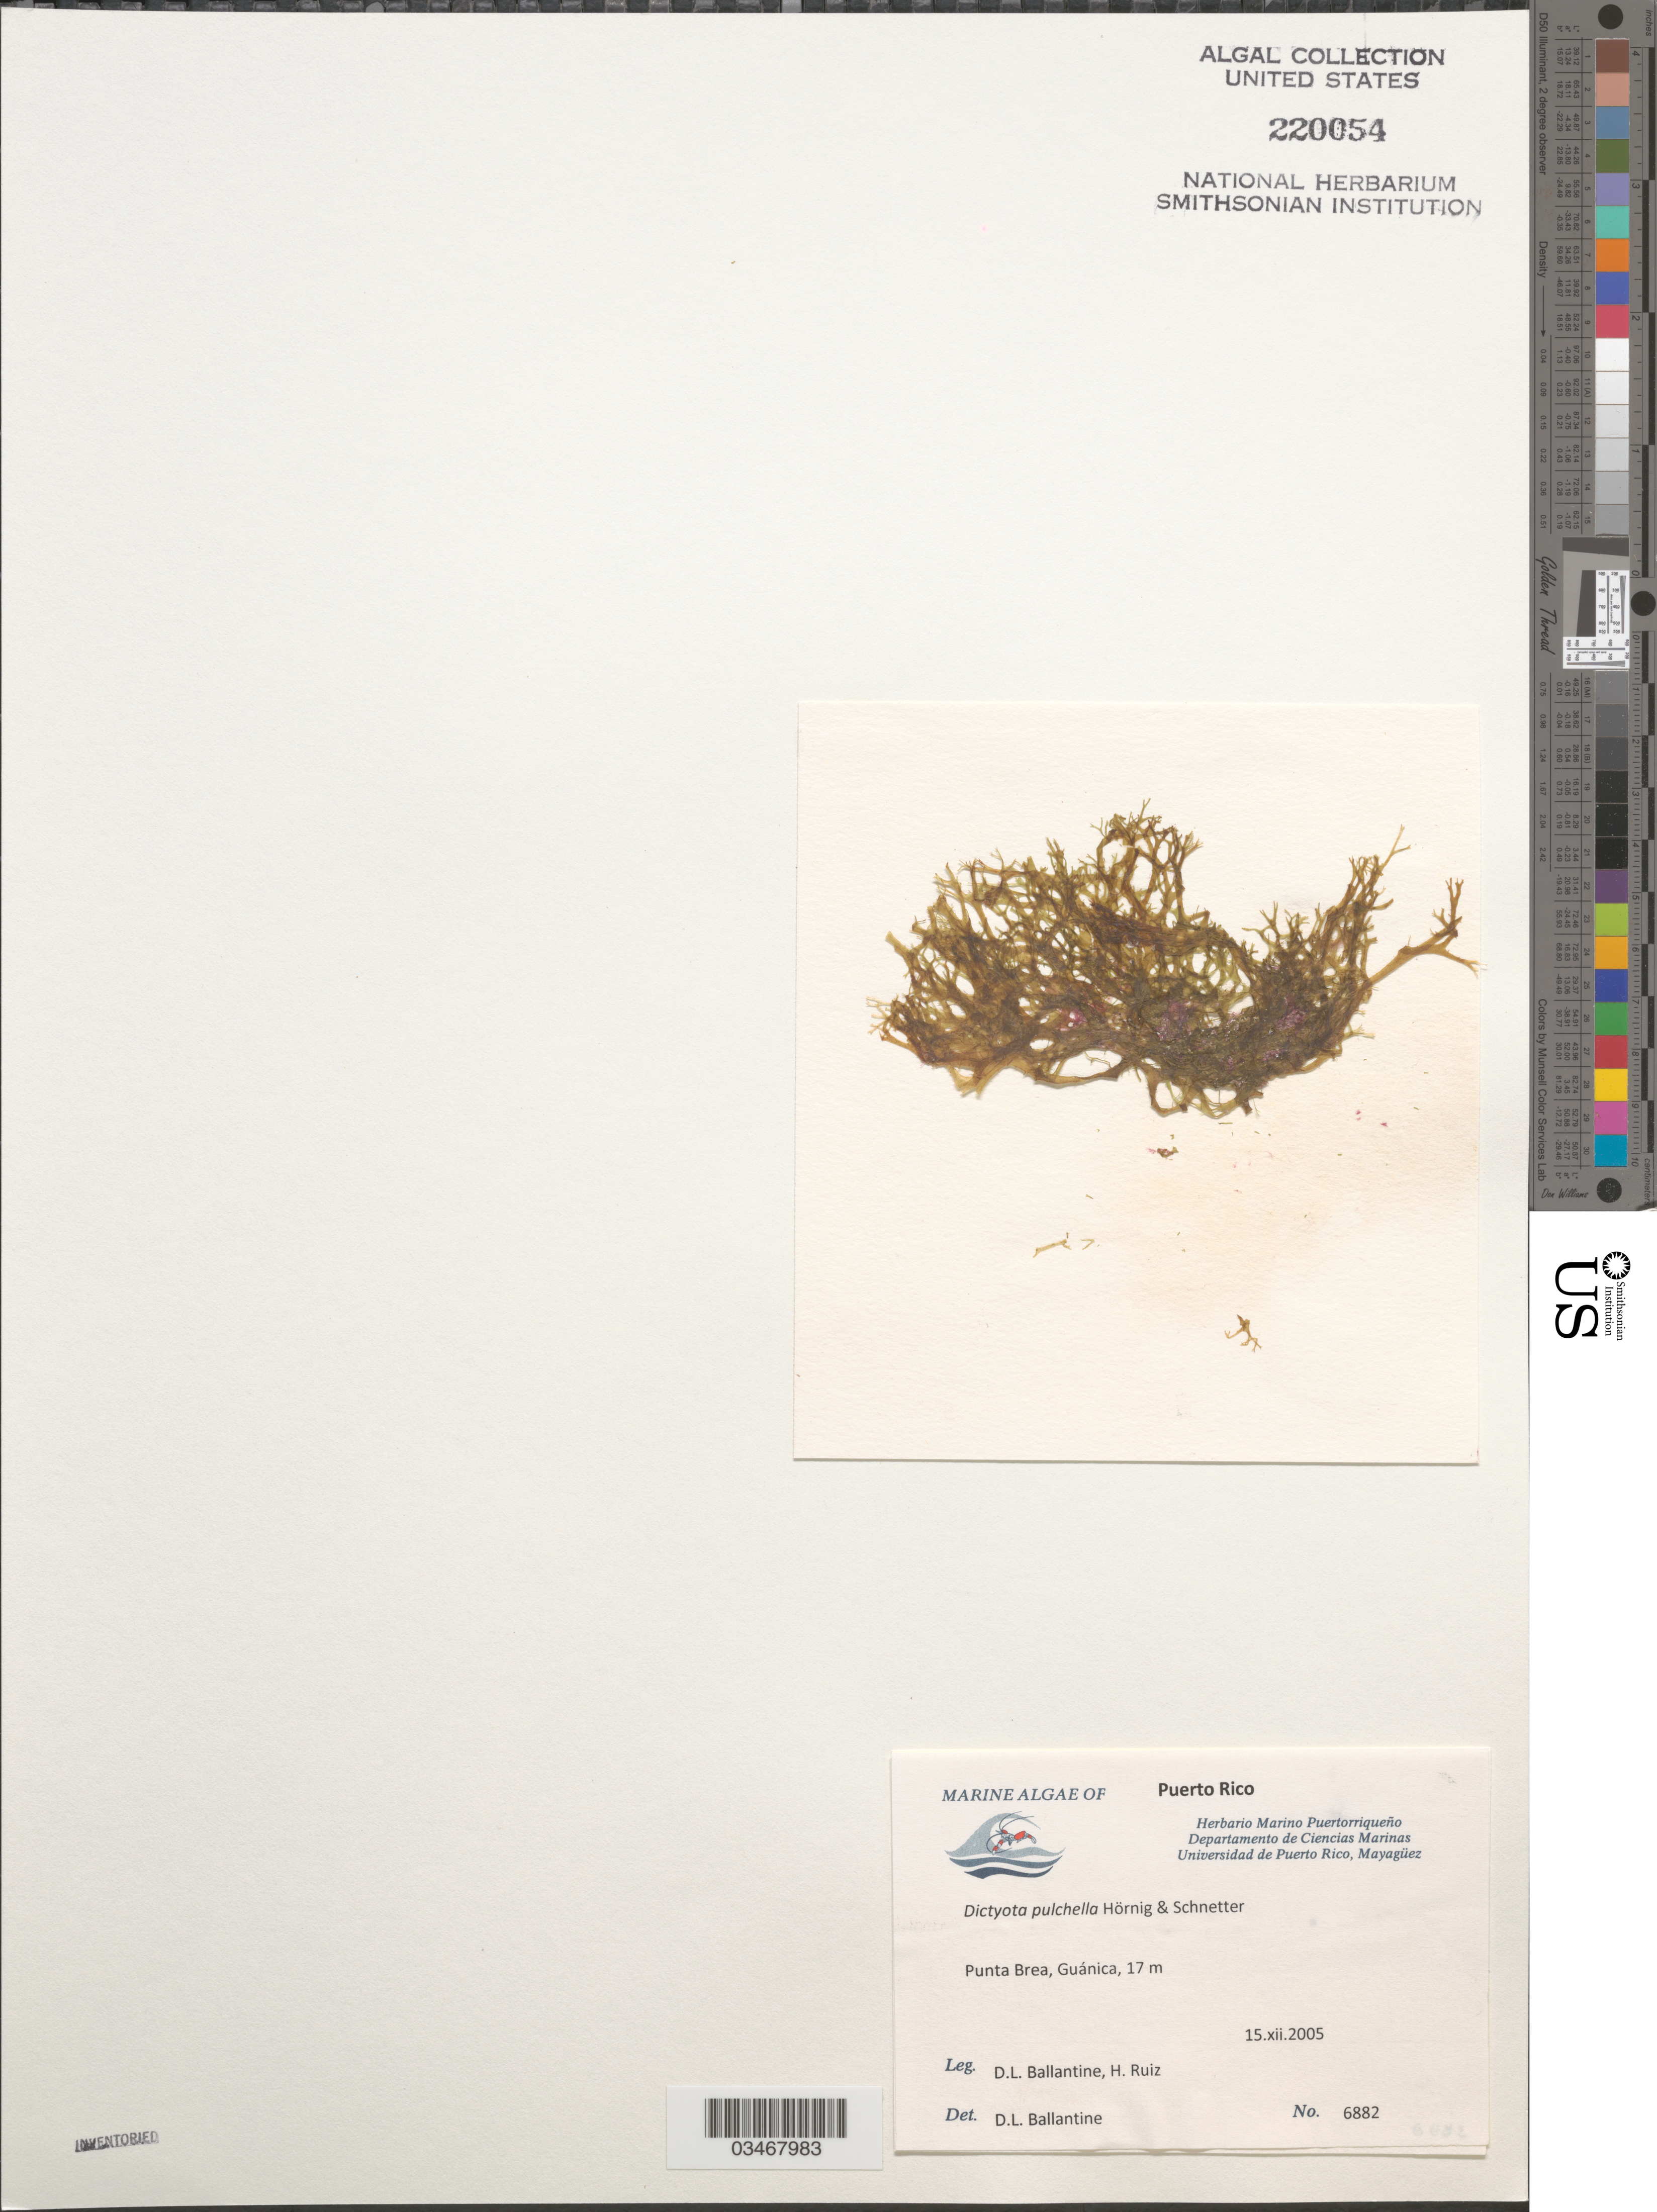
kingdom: Chromista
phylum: Ochrophyta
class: Phaeophyceae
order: Dictyotales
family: Dictyotaceae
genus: Dictyota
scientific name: Dictyota pulchella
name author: I.Hörnig & Schnetter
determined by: Ballantine, D. L.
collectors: D.L. Ballantine & H. Ruiz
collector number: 6882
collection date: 2005-12-15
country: Puerto Rico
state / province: Guanica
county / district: Punta Brea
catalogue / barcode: US 220054